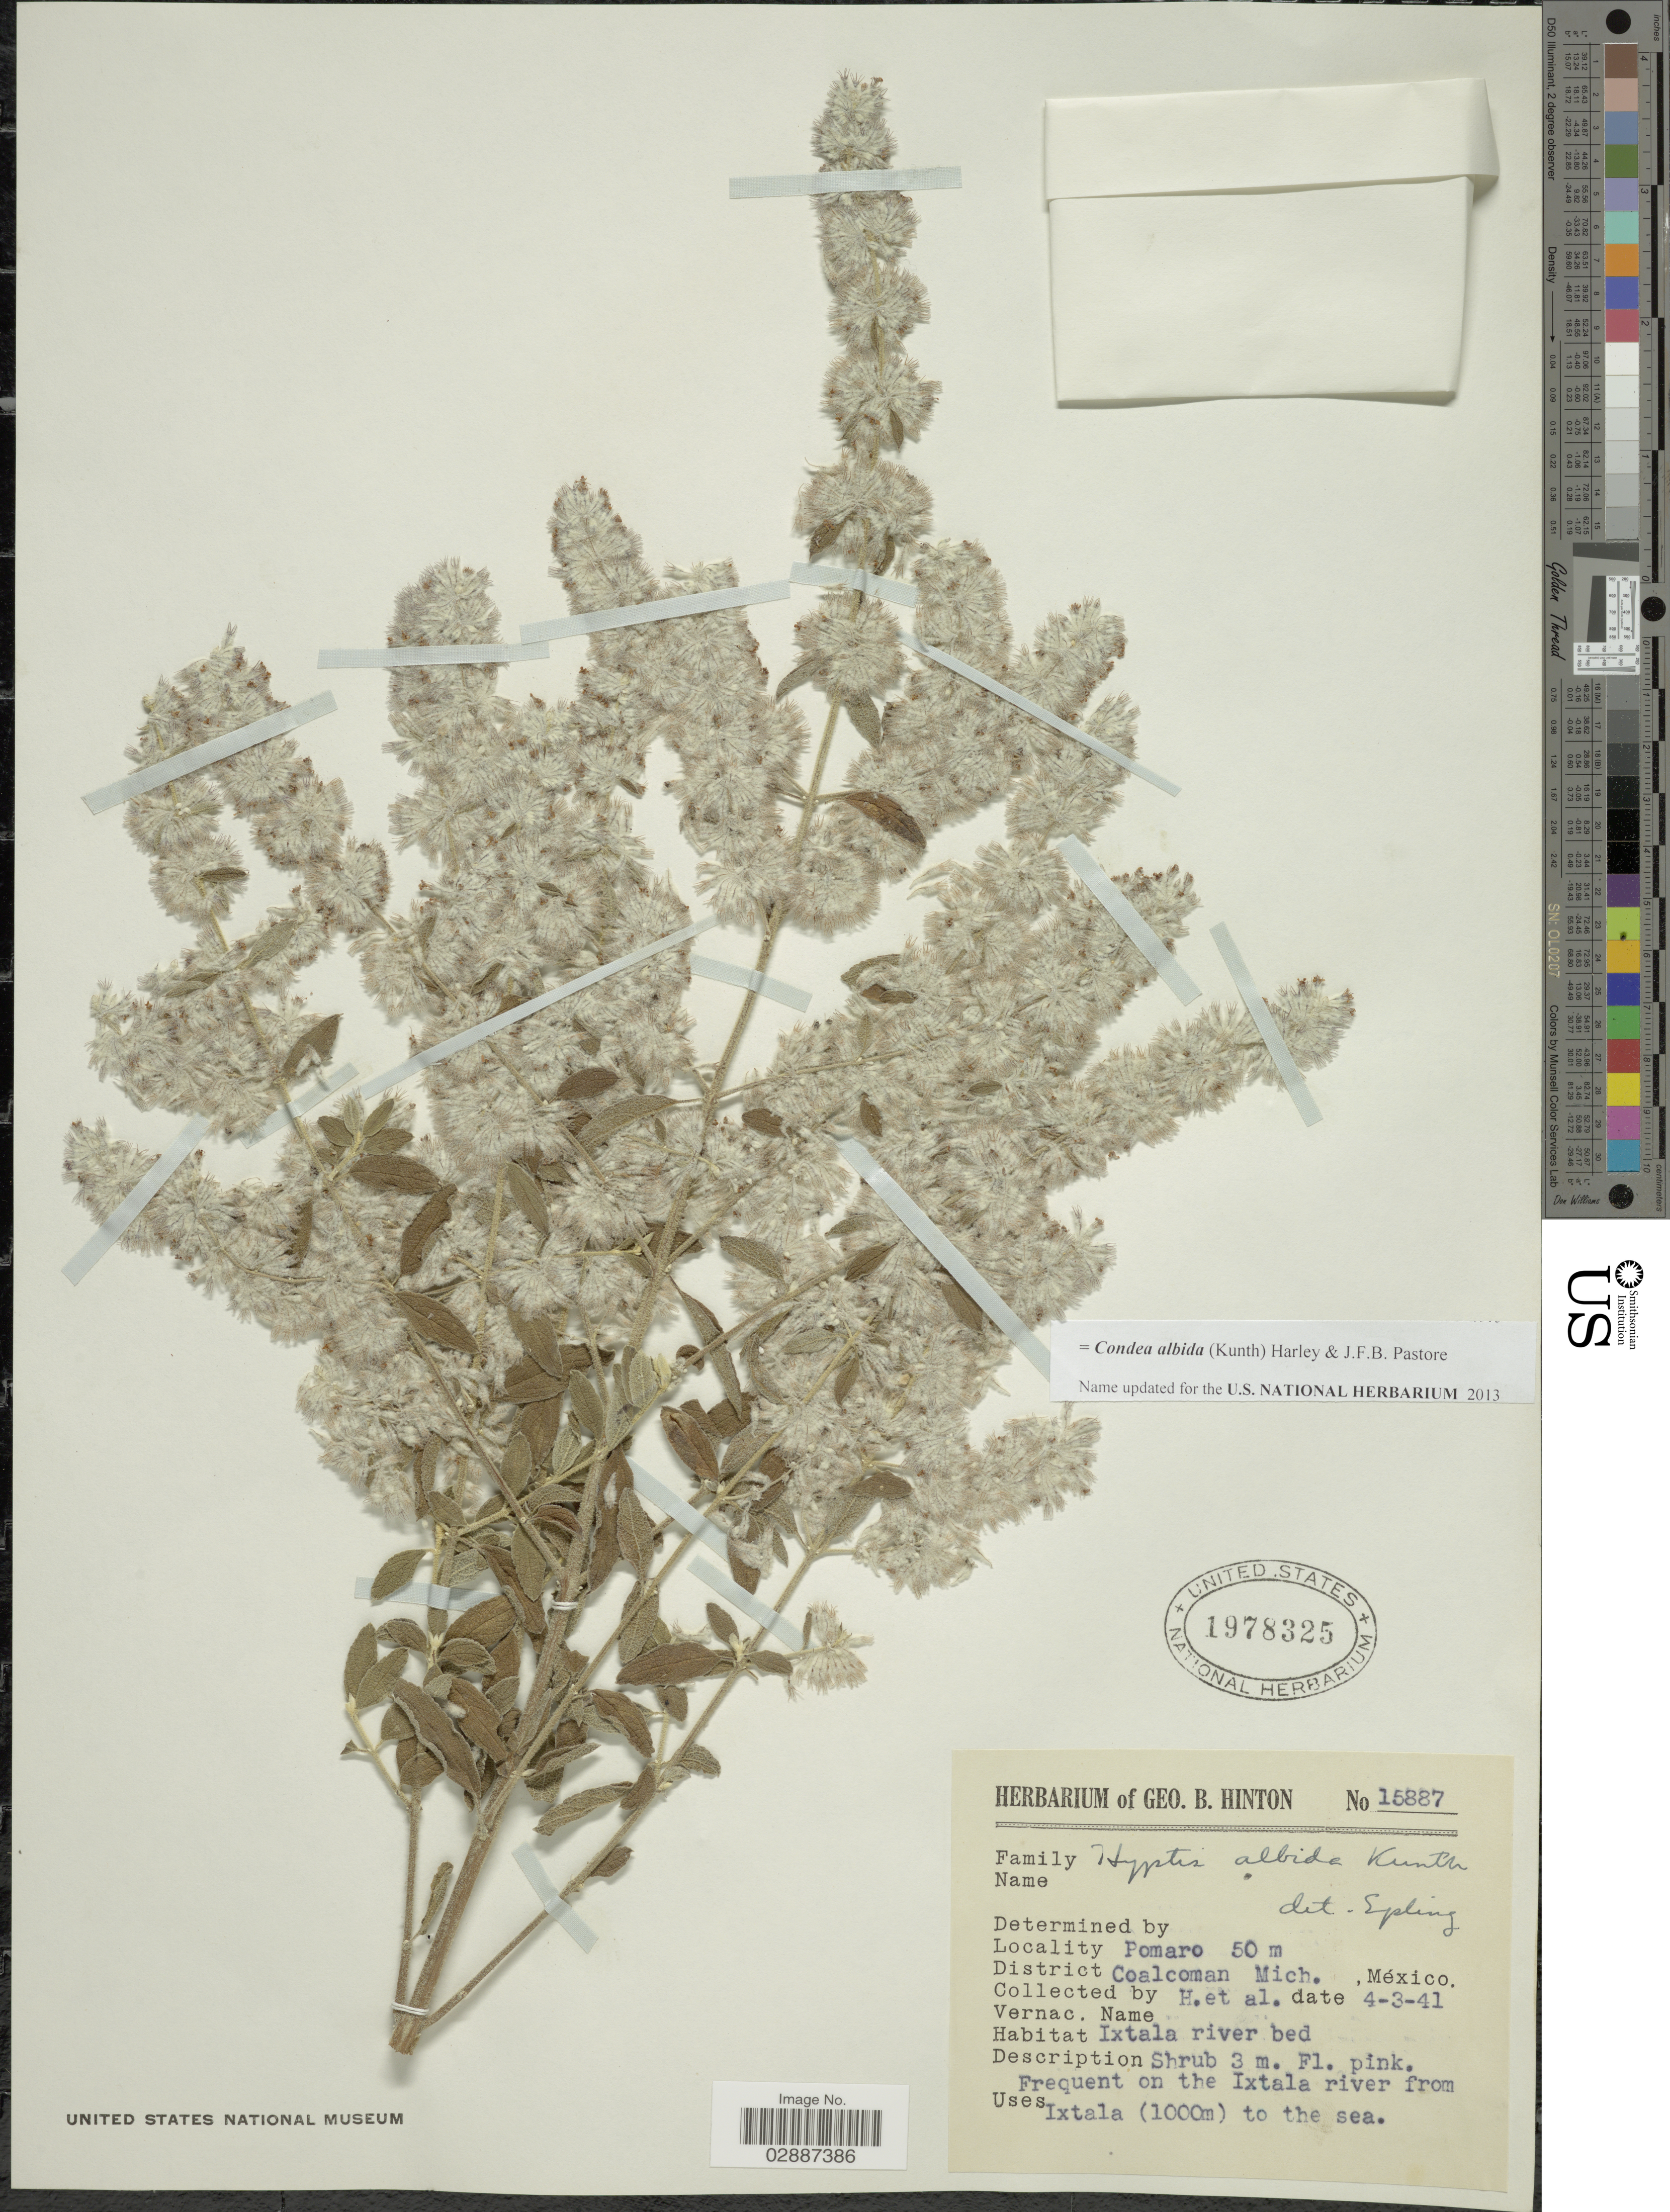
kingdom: Plantae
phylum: Tracheophyta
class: Magnoliopsida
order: Lamiales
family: Lamiaceae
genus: Condea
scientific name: Condea albida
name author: (Kunth) Harley & J.F.B. Pastore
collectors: G. B. Hinton & et al.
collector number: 15887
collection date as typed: Transcribed d/m/y: 4/3/41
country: Mexico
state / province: Michoacán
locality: Pomaro. District Coalcoman.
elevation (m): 50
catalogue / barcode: US 1978325